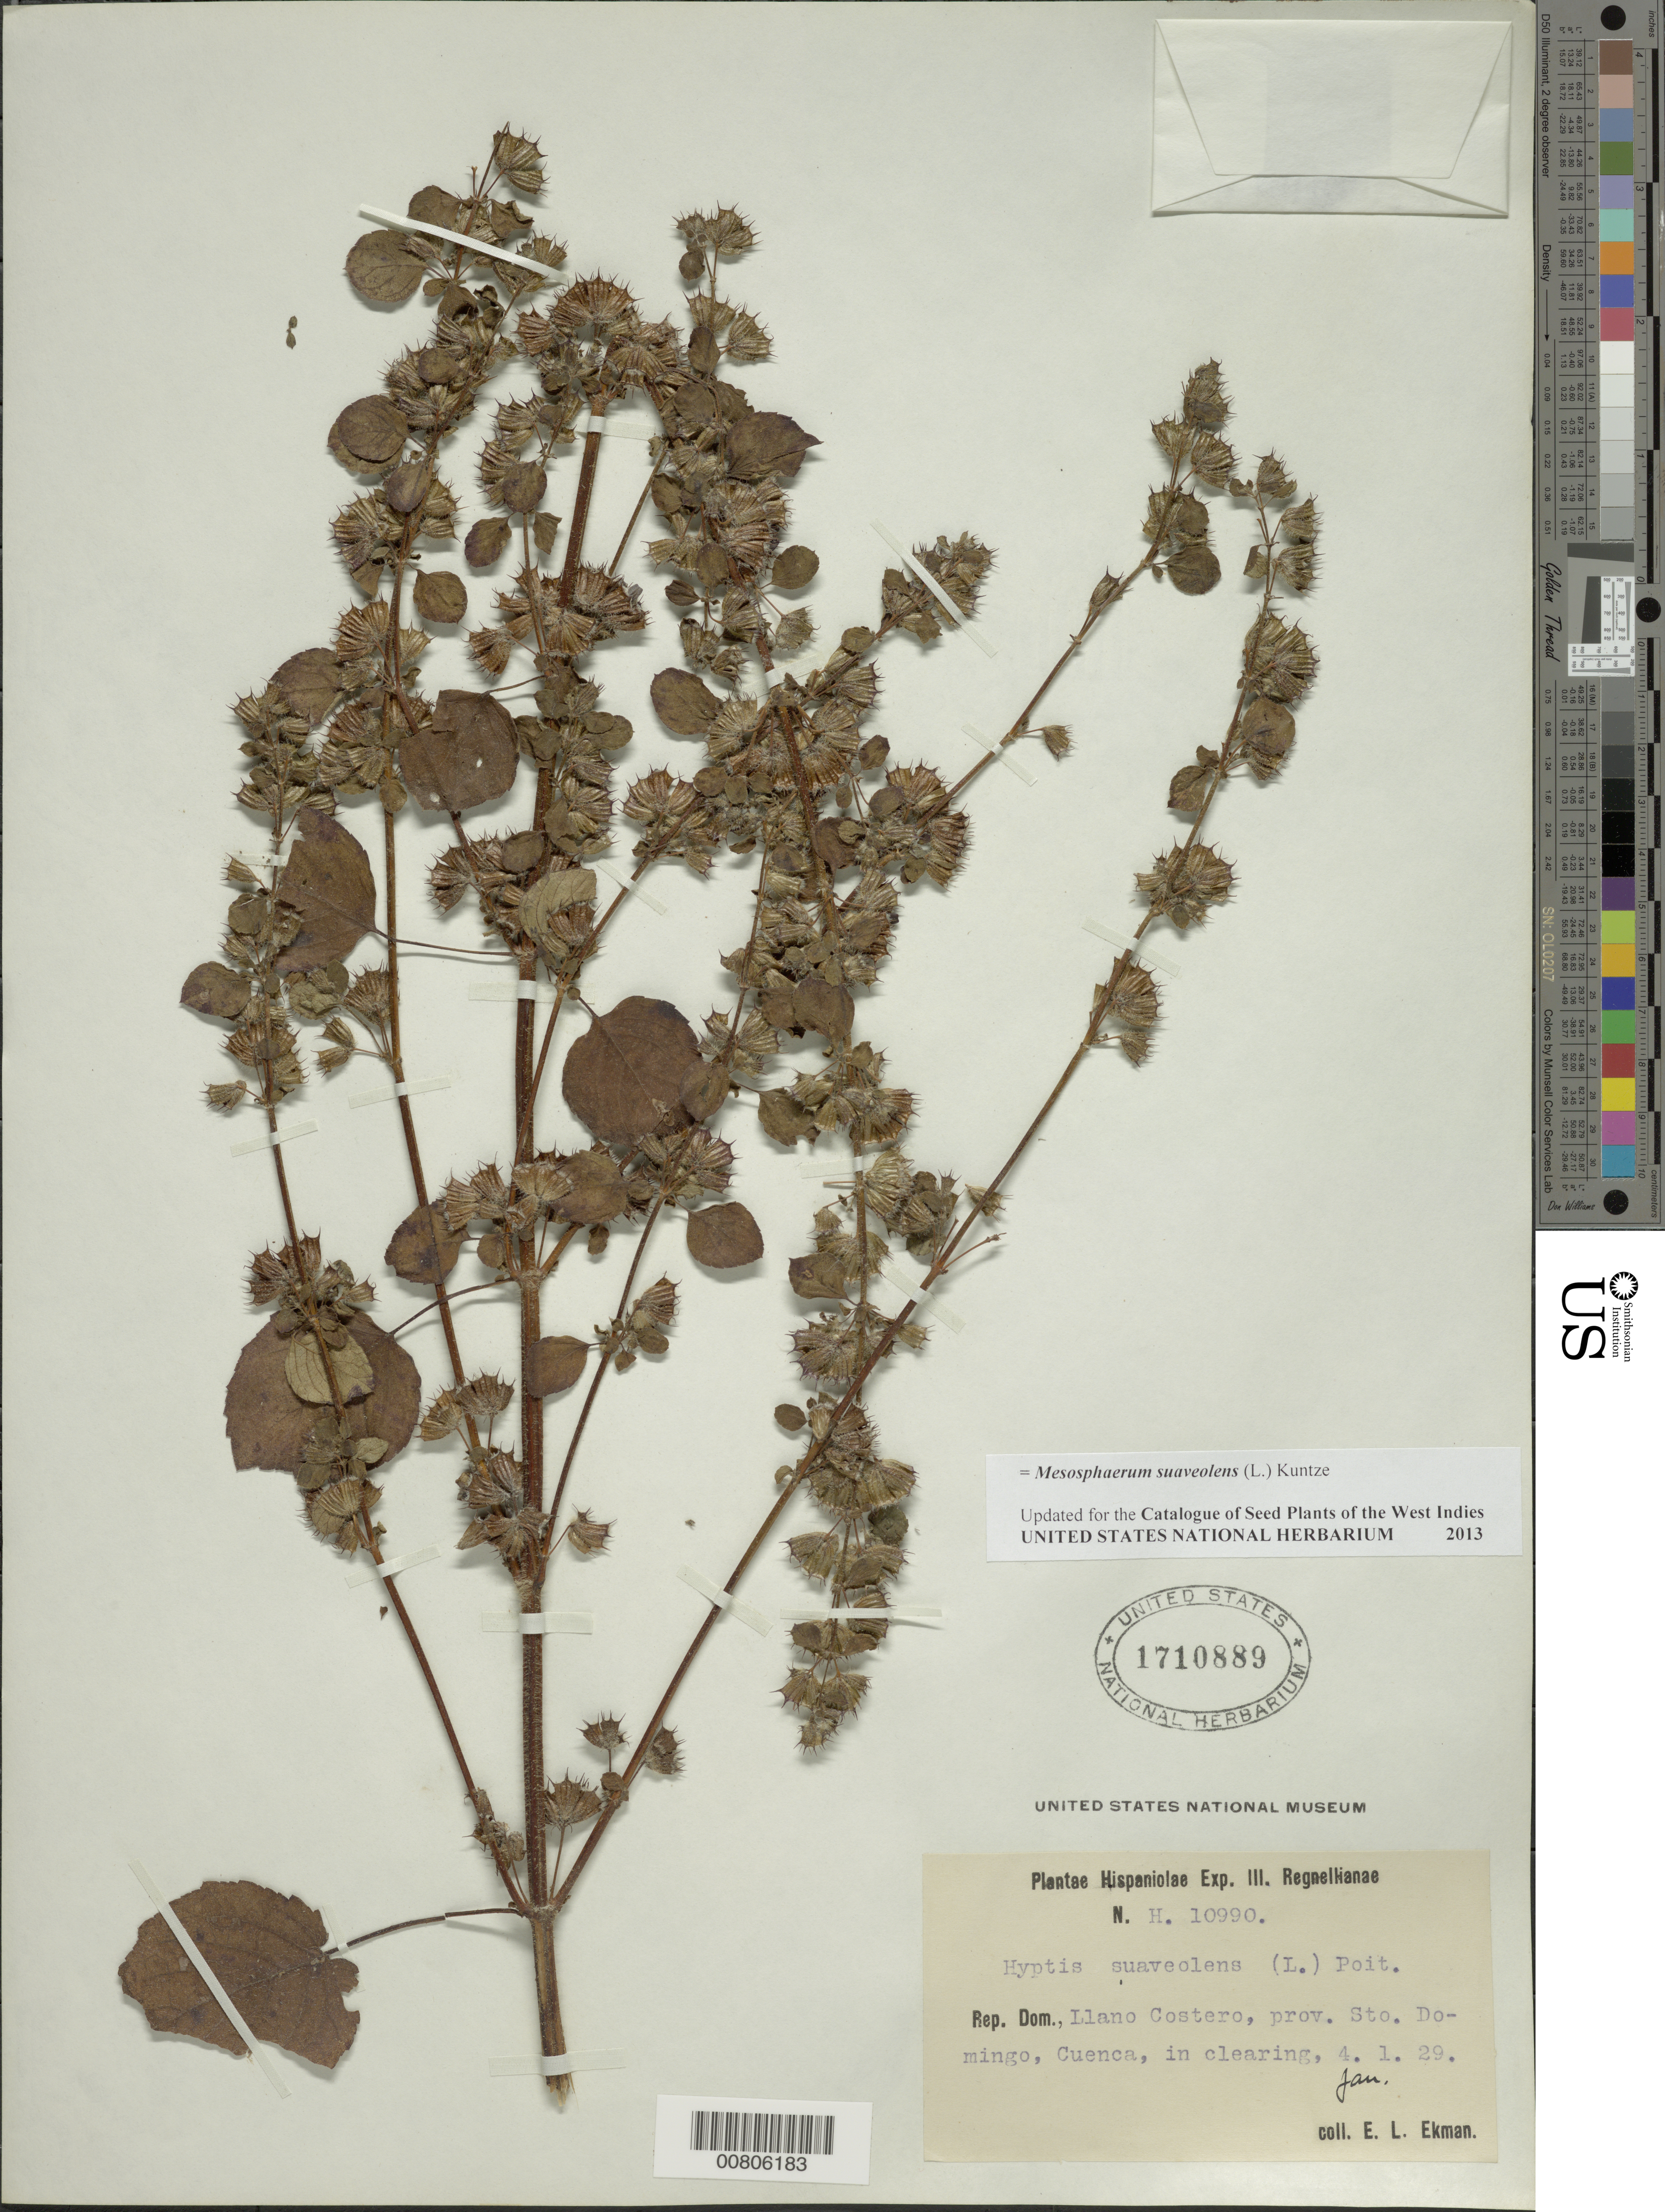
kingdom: Plantae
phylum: Tracheophyta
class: Magnoliopsida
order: Lamiales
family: Lamiaceae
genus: Mesosphaerum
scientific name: Mesosphaerum suaveolens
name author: (L.) Kuntze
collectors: E. L. Ekman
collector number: H 10990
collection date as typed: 04 Jan 1929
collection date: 1929-01-04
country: Dominican Republic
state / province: Distrito Nacional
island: Hispaniola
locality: Llano Costero, Cuenca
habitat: In clearing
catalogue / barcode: US 1710889